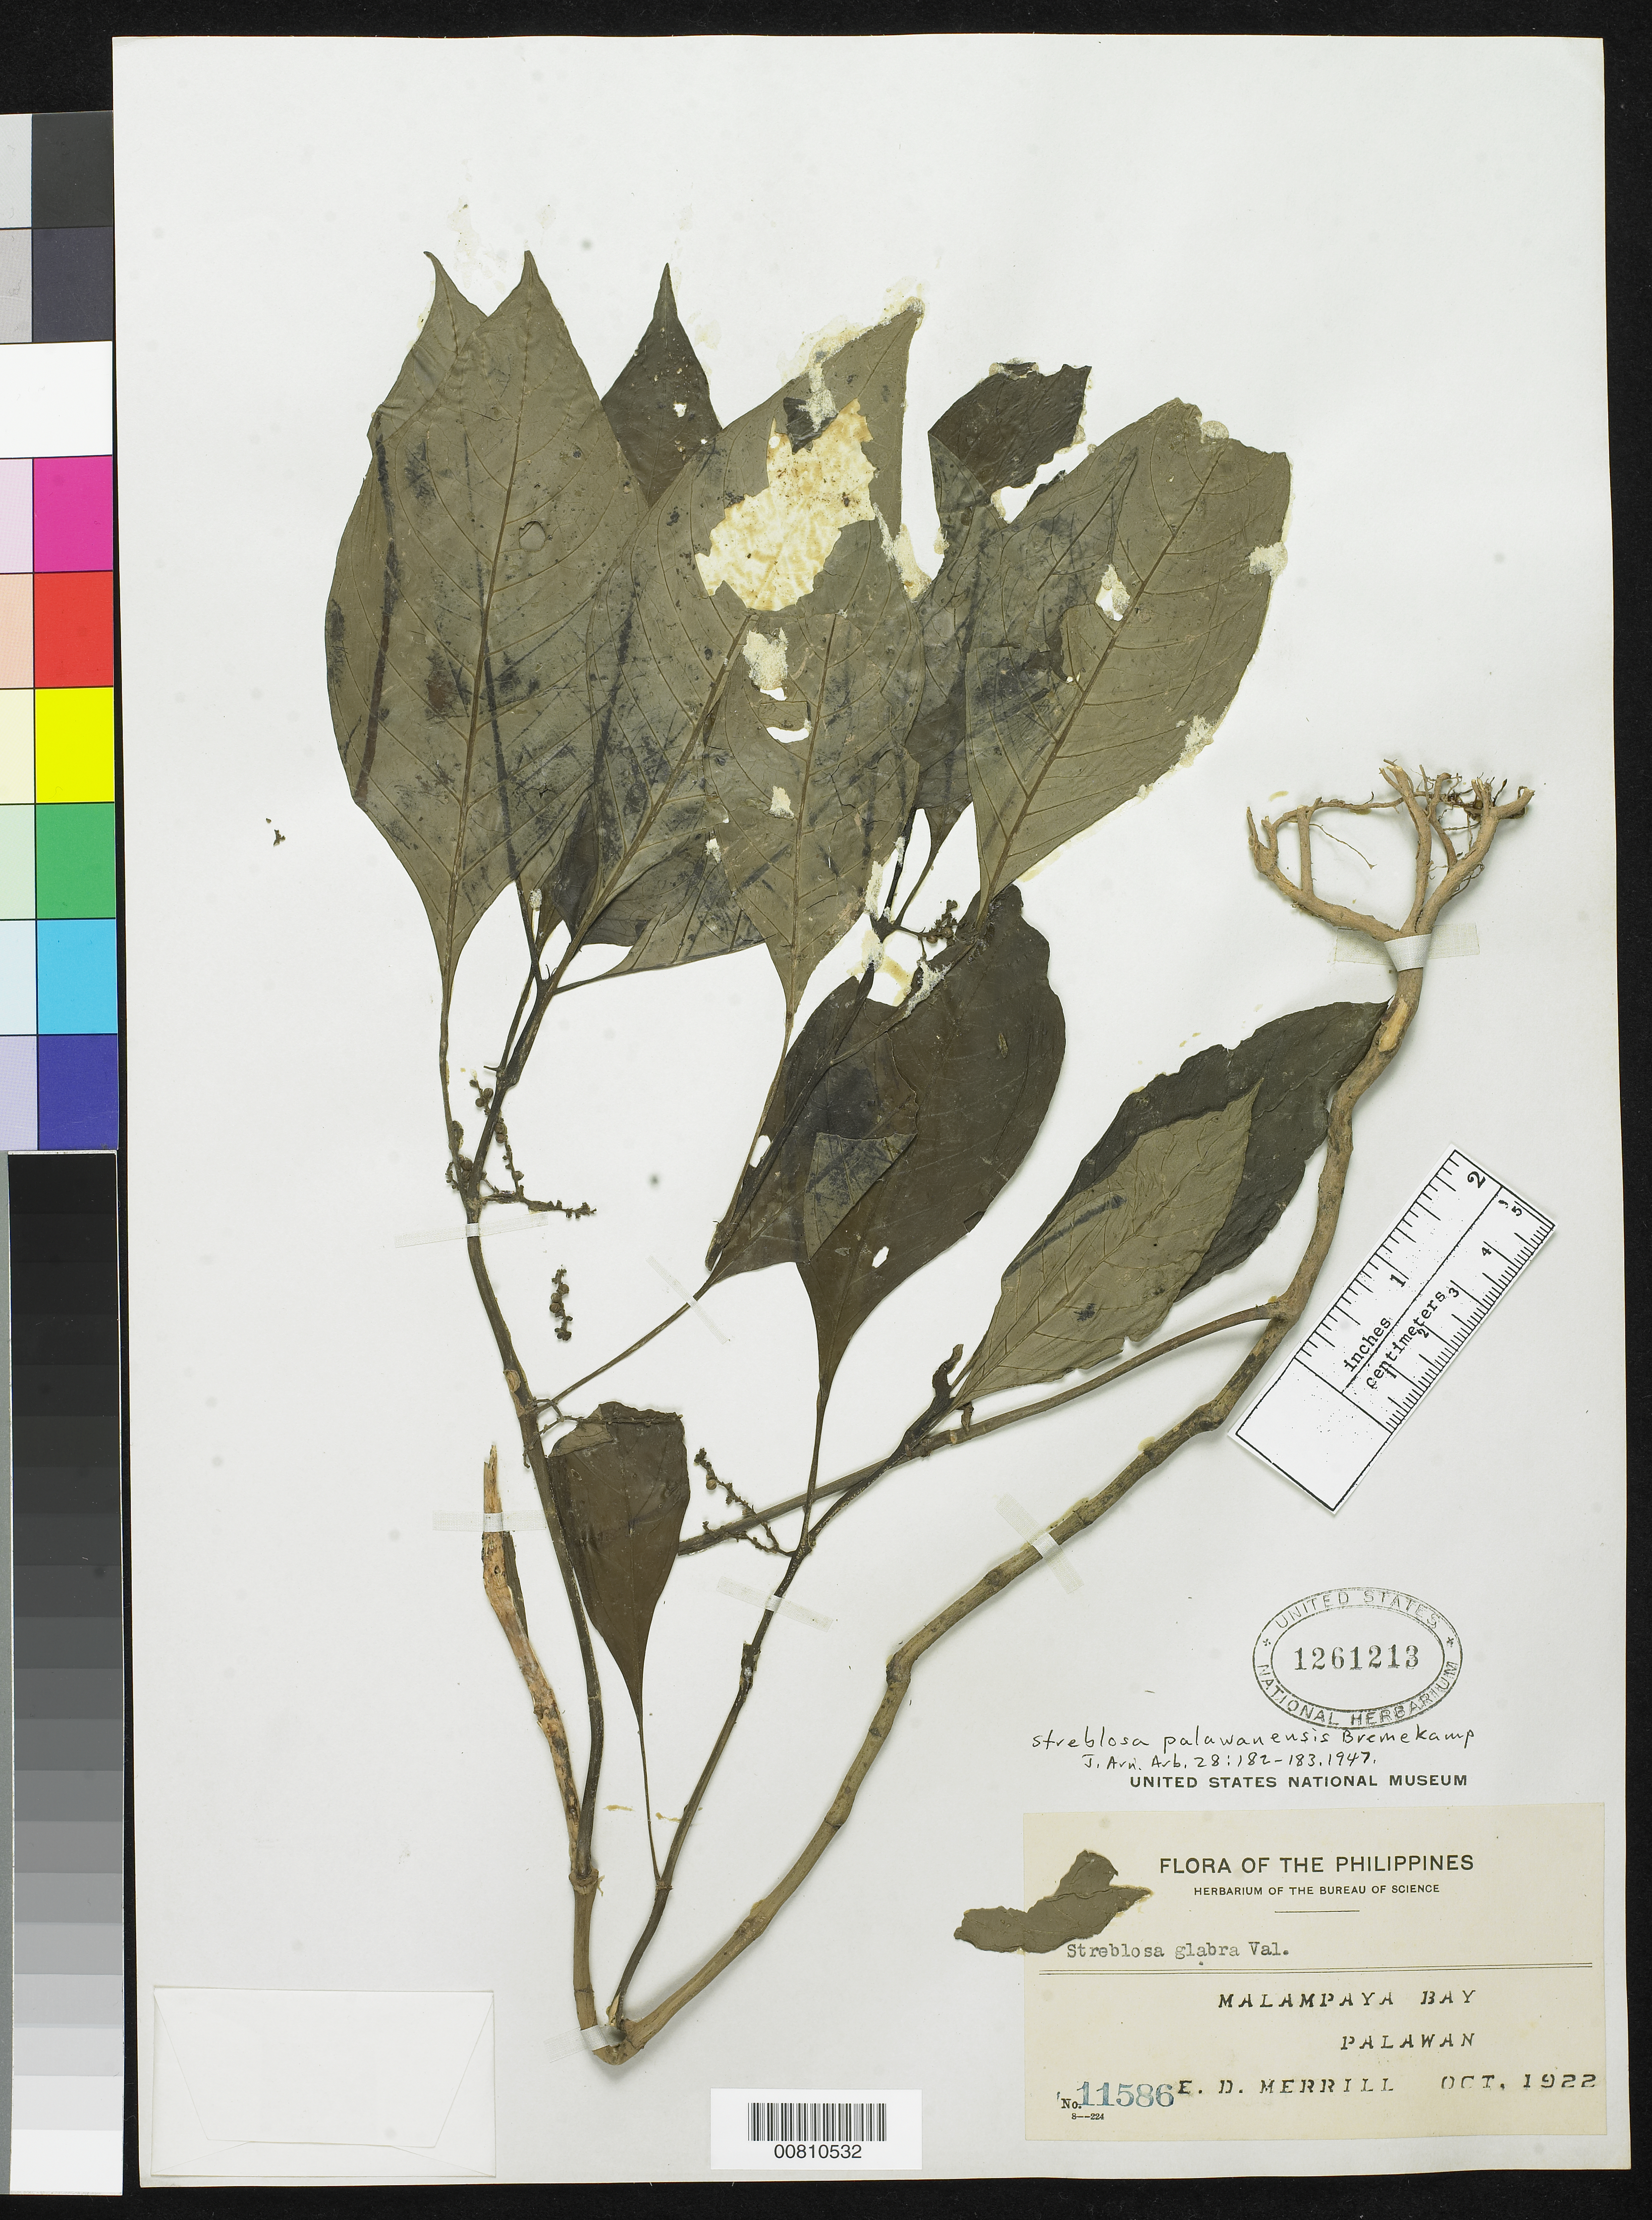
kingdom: Plantae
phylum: Tracheophyta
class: Magnoliopsida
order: Gentianales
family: Rubiaceae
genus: Streblosa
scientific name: Streblosa palawanensis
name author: Bremek.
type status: Isotype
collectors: E. D. Merrill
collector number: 11586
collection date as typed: Oct 1922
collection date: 1922-10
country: Philippines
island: Palawan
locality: Malampaya Bay, Palawan.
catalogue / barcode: US 1261213